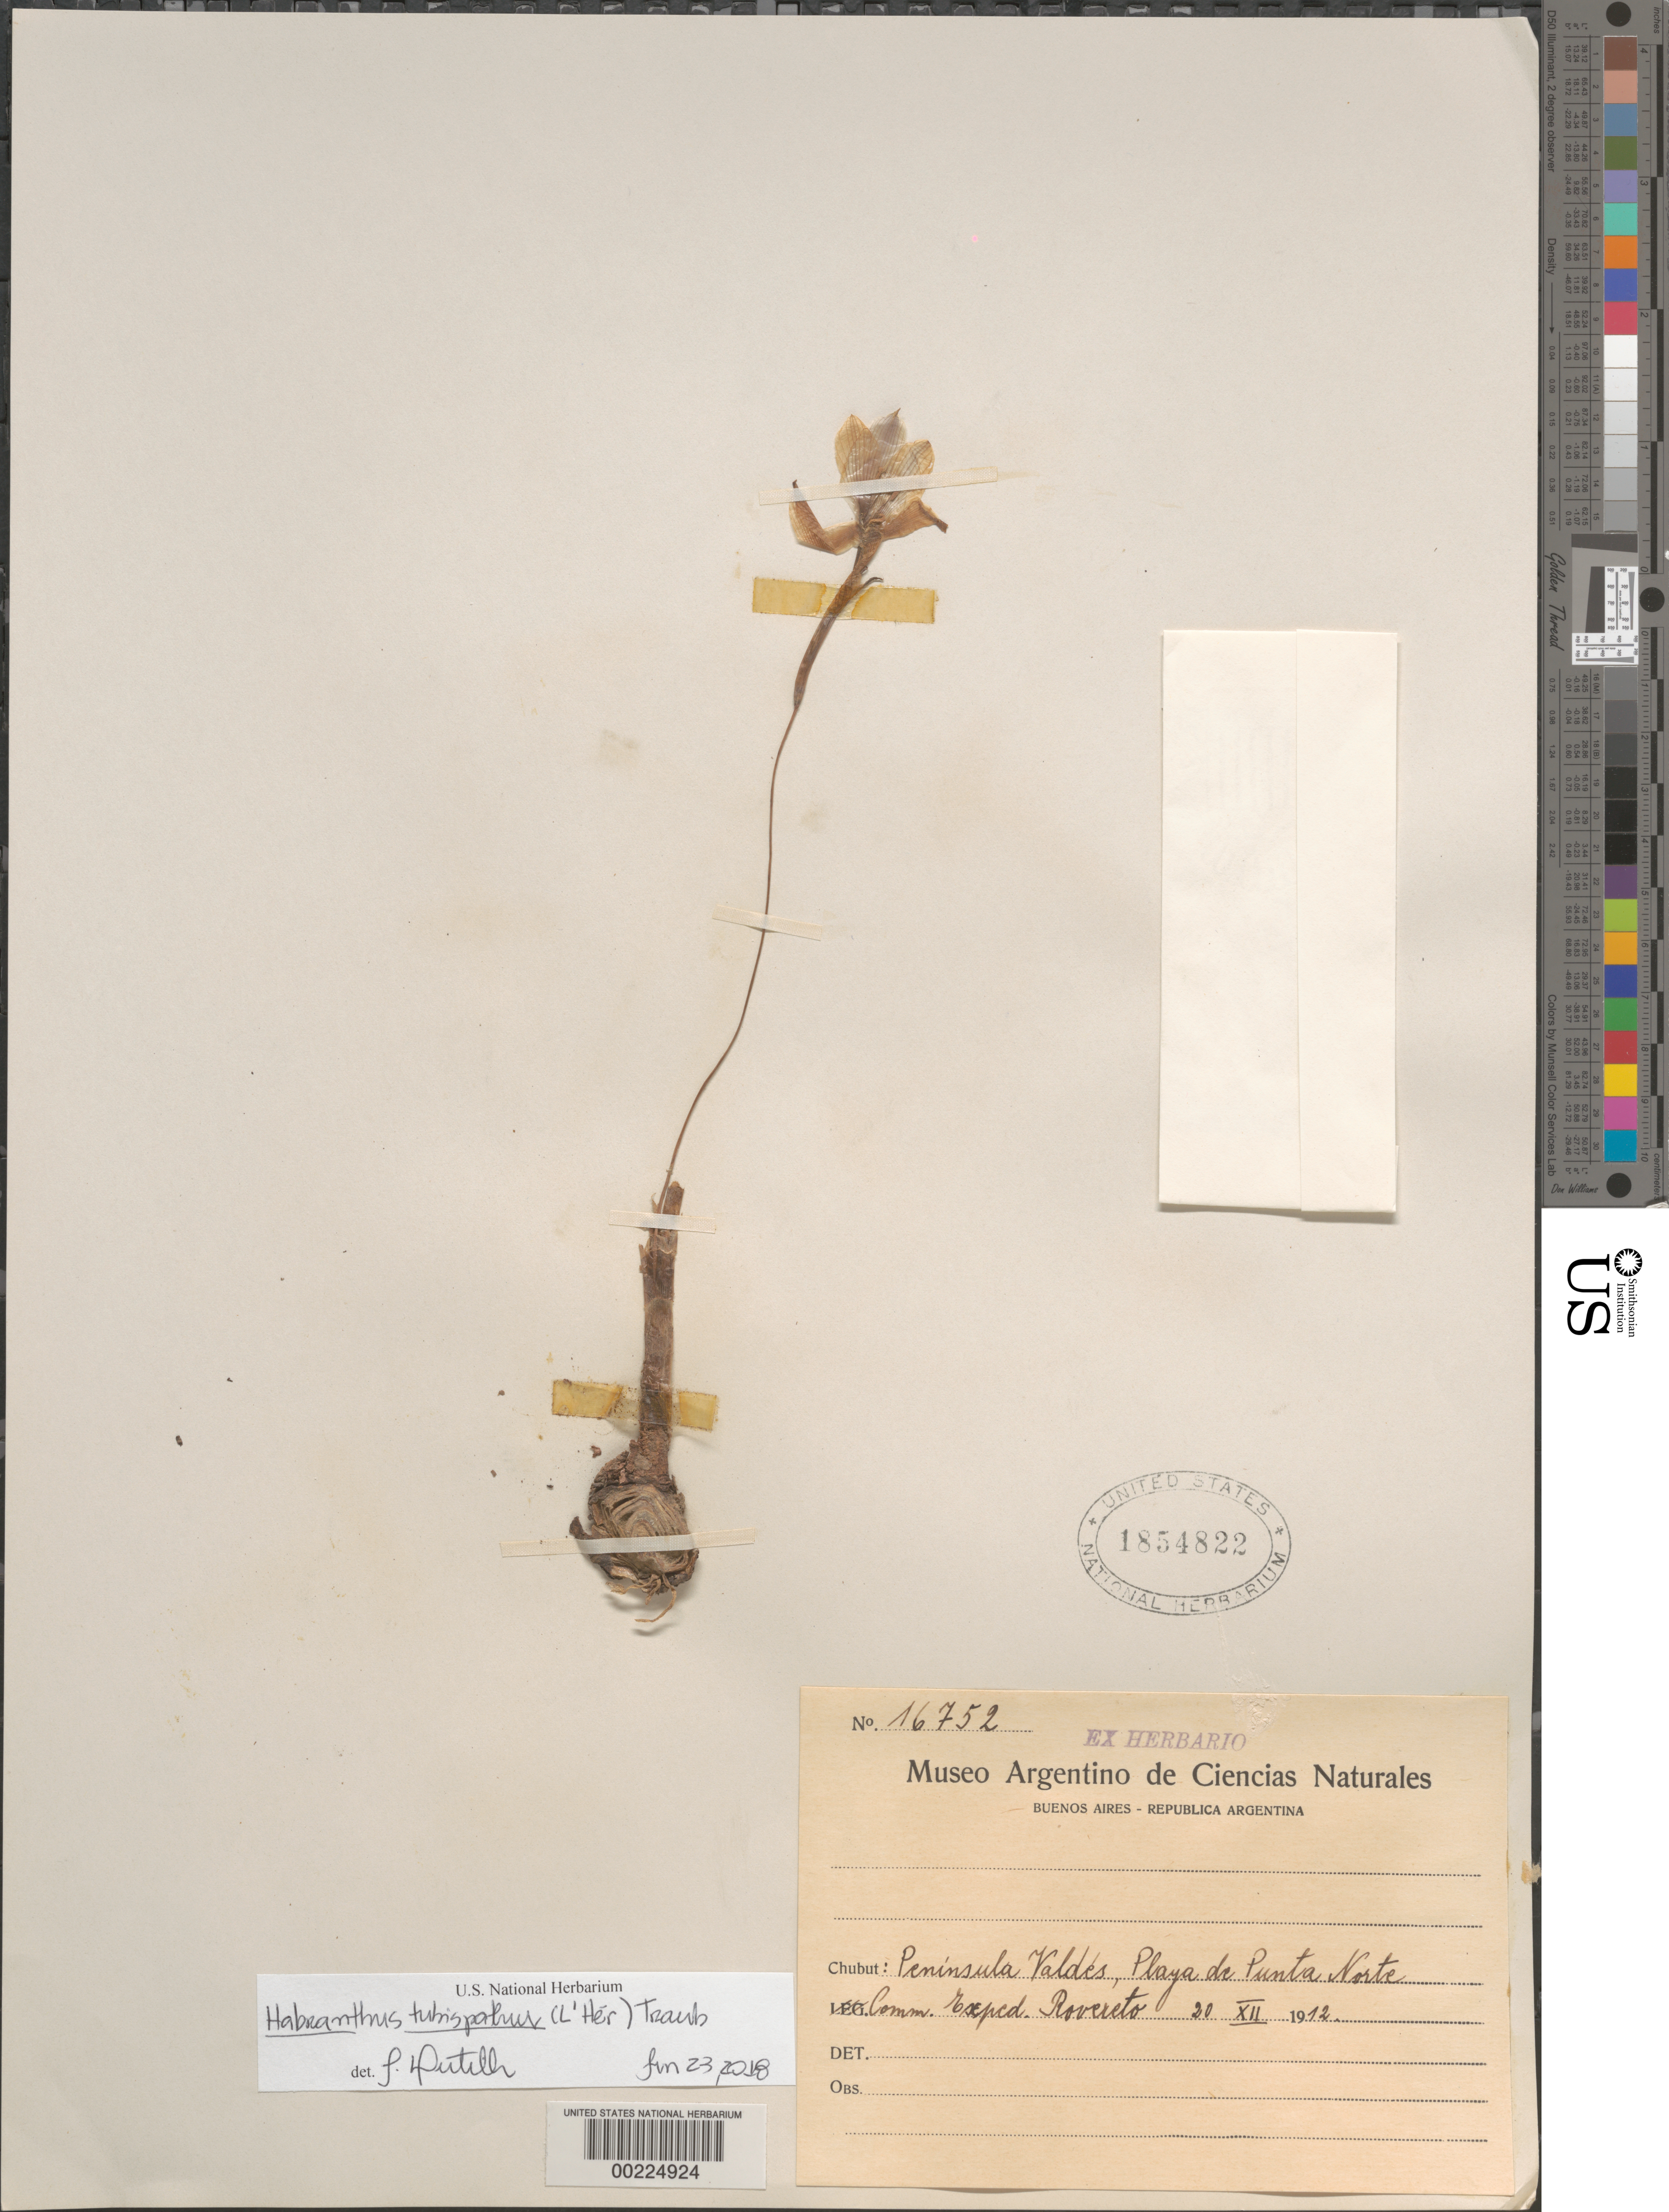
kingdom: Plantae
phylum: Tracheophyta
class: Liliopsida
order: Asparagales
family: Amaryllidaceae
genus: Habranthus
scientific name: Habranthus tubispathus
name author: (L'Hér.) Traub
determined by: Dutilh, Julie H. A.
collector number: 16752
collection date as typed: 20 Dec 1912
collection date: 1912-12-20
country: Argentina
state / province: Chubut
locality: Peninsula Valdes, Playa de Punta Norte, comm. Eseped. Rovereto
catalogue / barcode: US 1854822